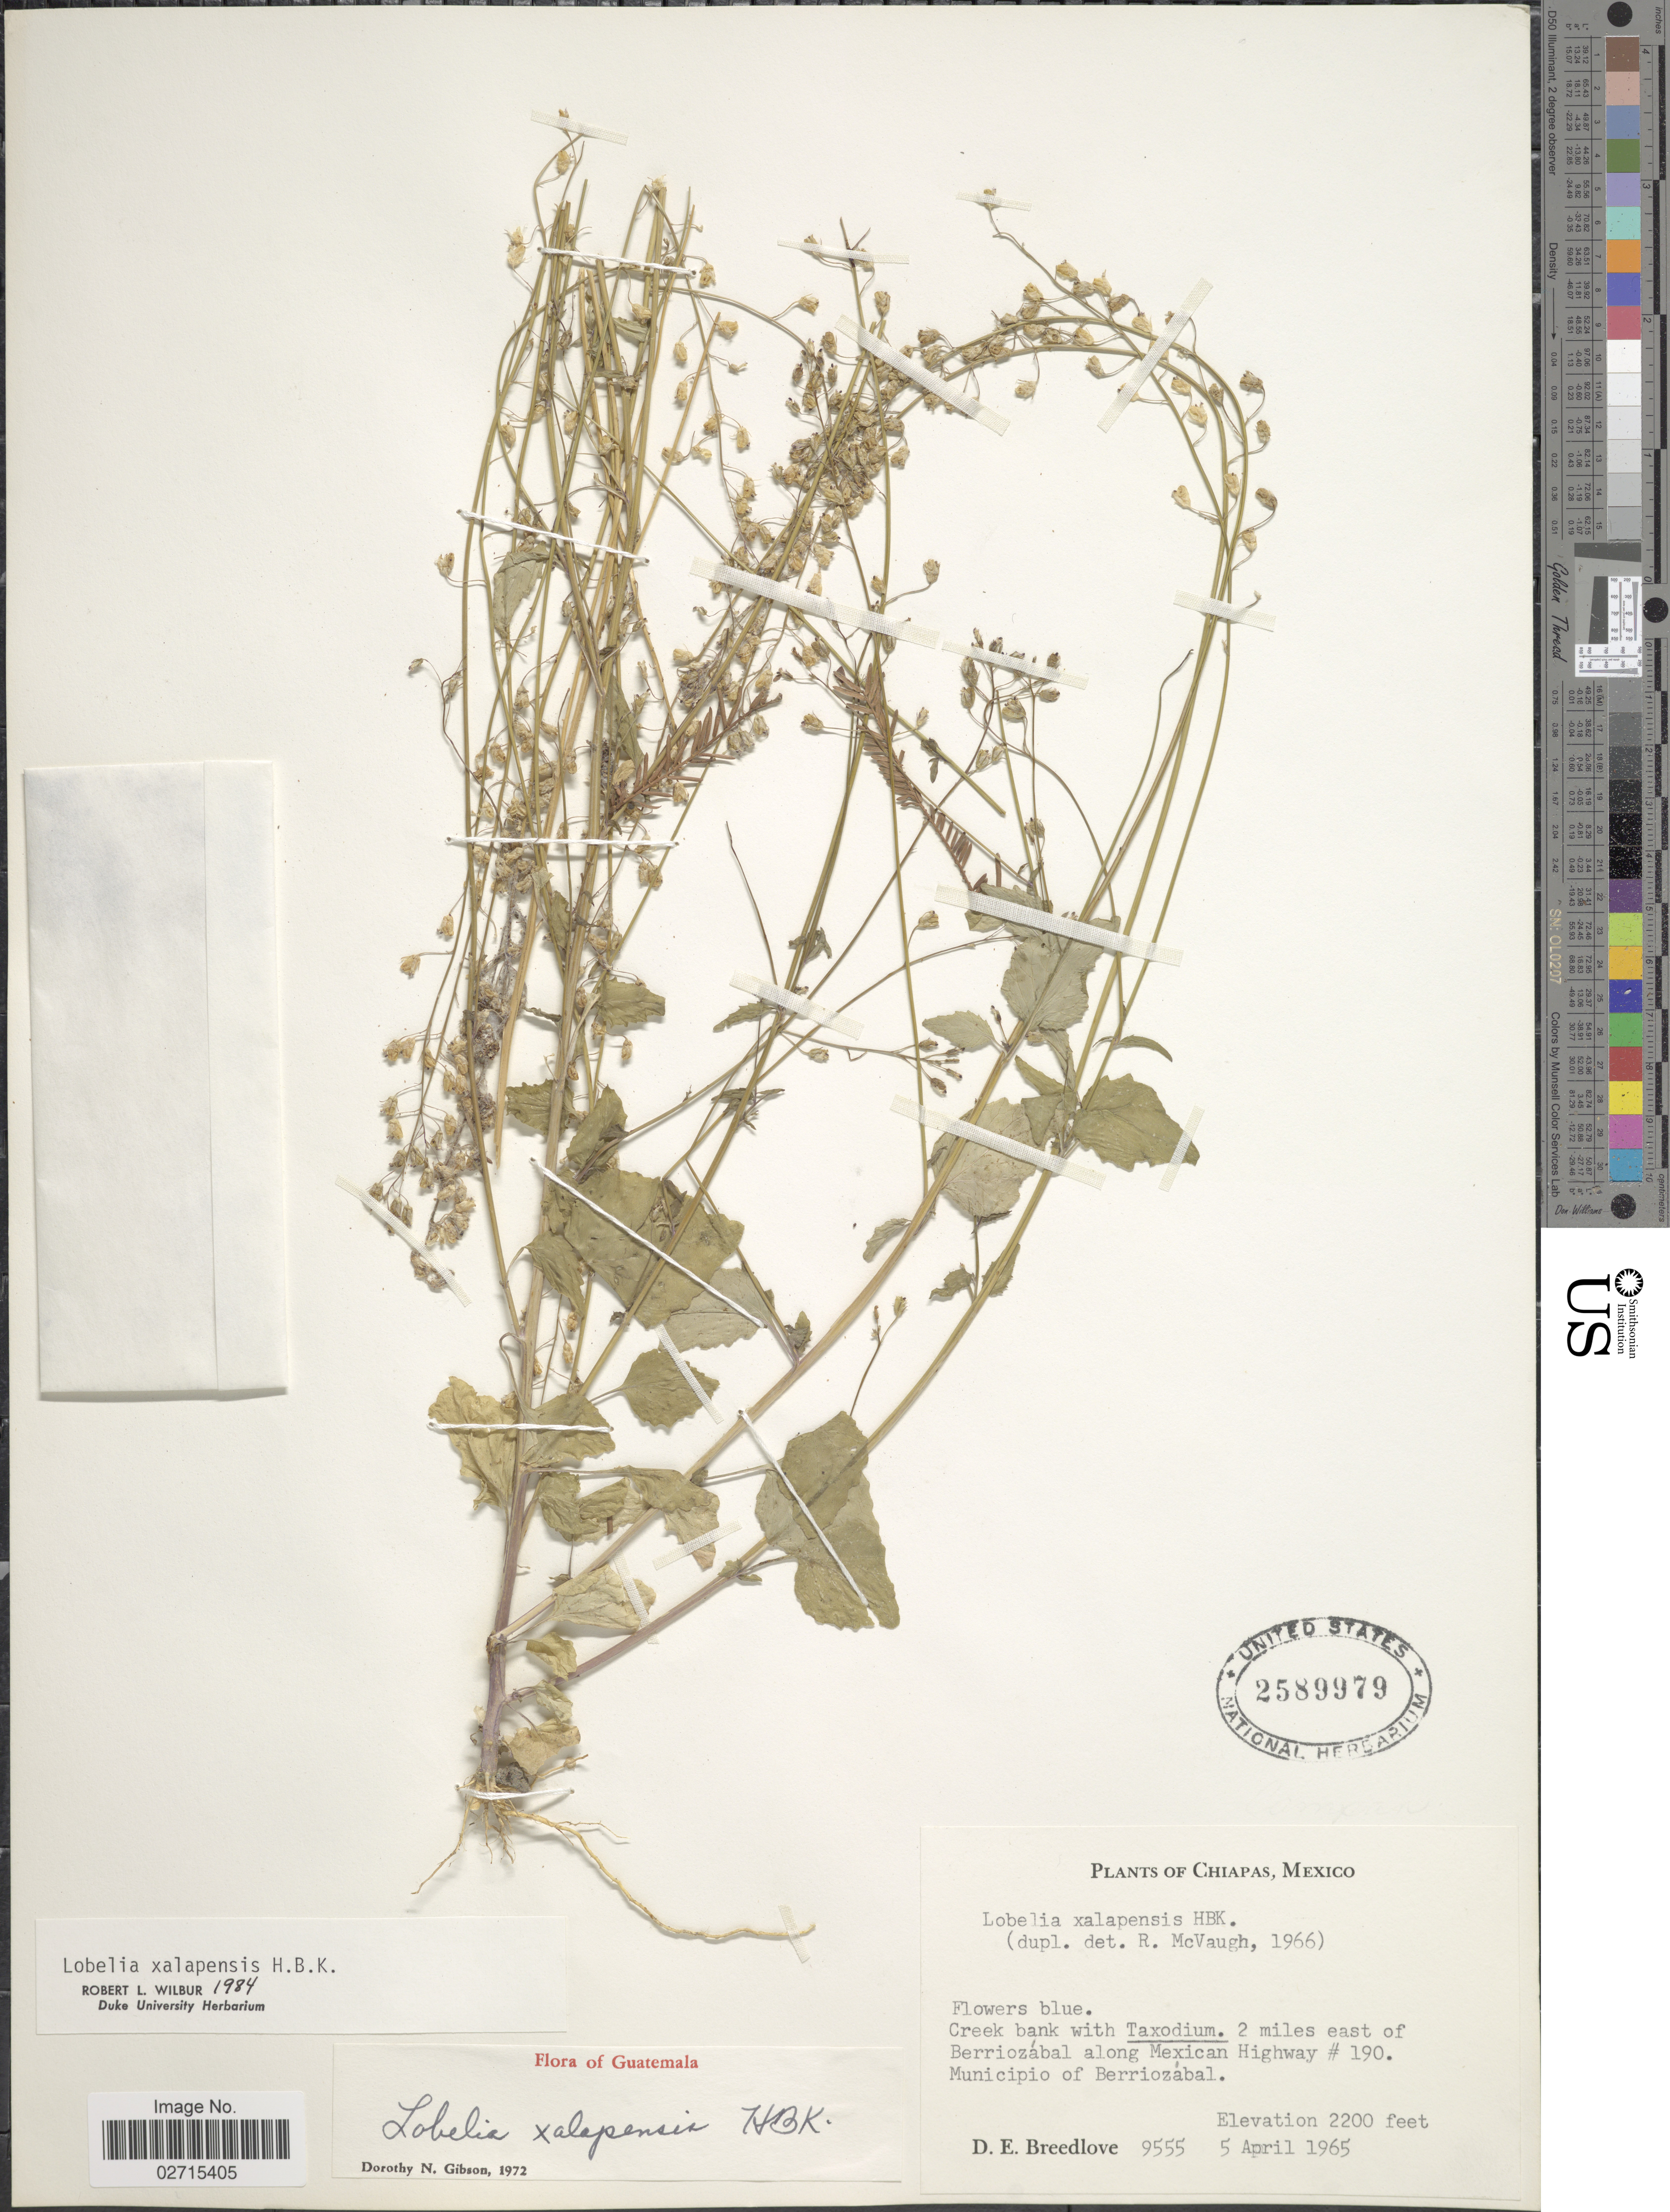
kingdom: Plantae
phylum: Tracheophyta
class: Magnoliopsida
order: Asterales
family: Campanulaceae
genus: Lobelia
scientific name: Lobelia xalapensis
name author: Kunth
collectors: D. E. Breedlove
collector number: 9555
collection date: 1965-04-05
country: Mexico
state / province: Chiapas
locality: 2 miles east of Berriozábal along Mexican Highway # 190, Municipio of Berriozábal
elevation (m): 671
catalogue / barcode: US 2589979